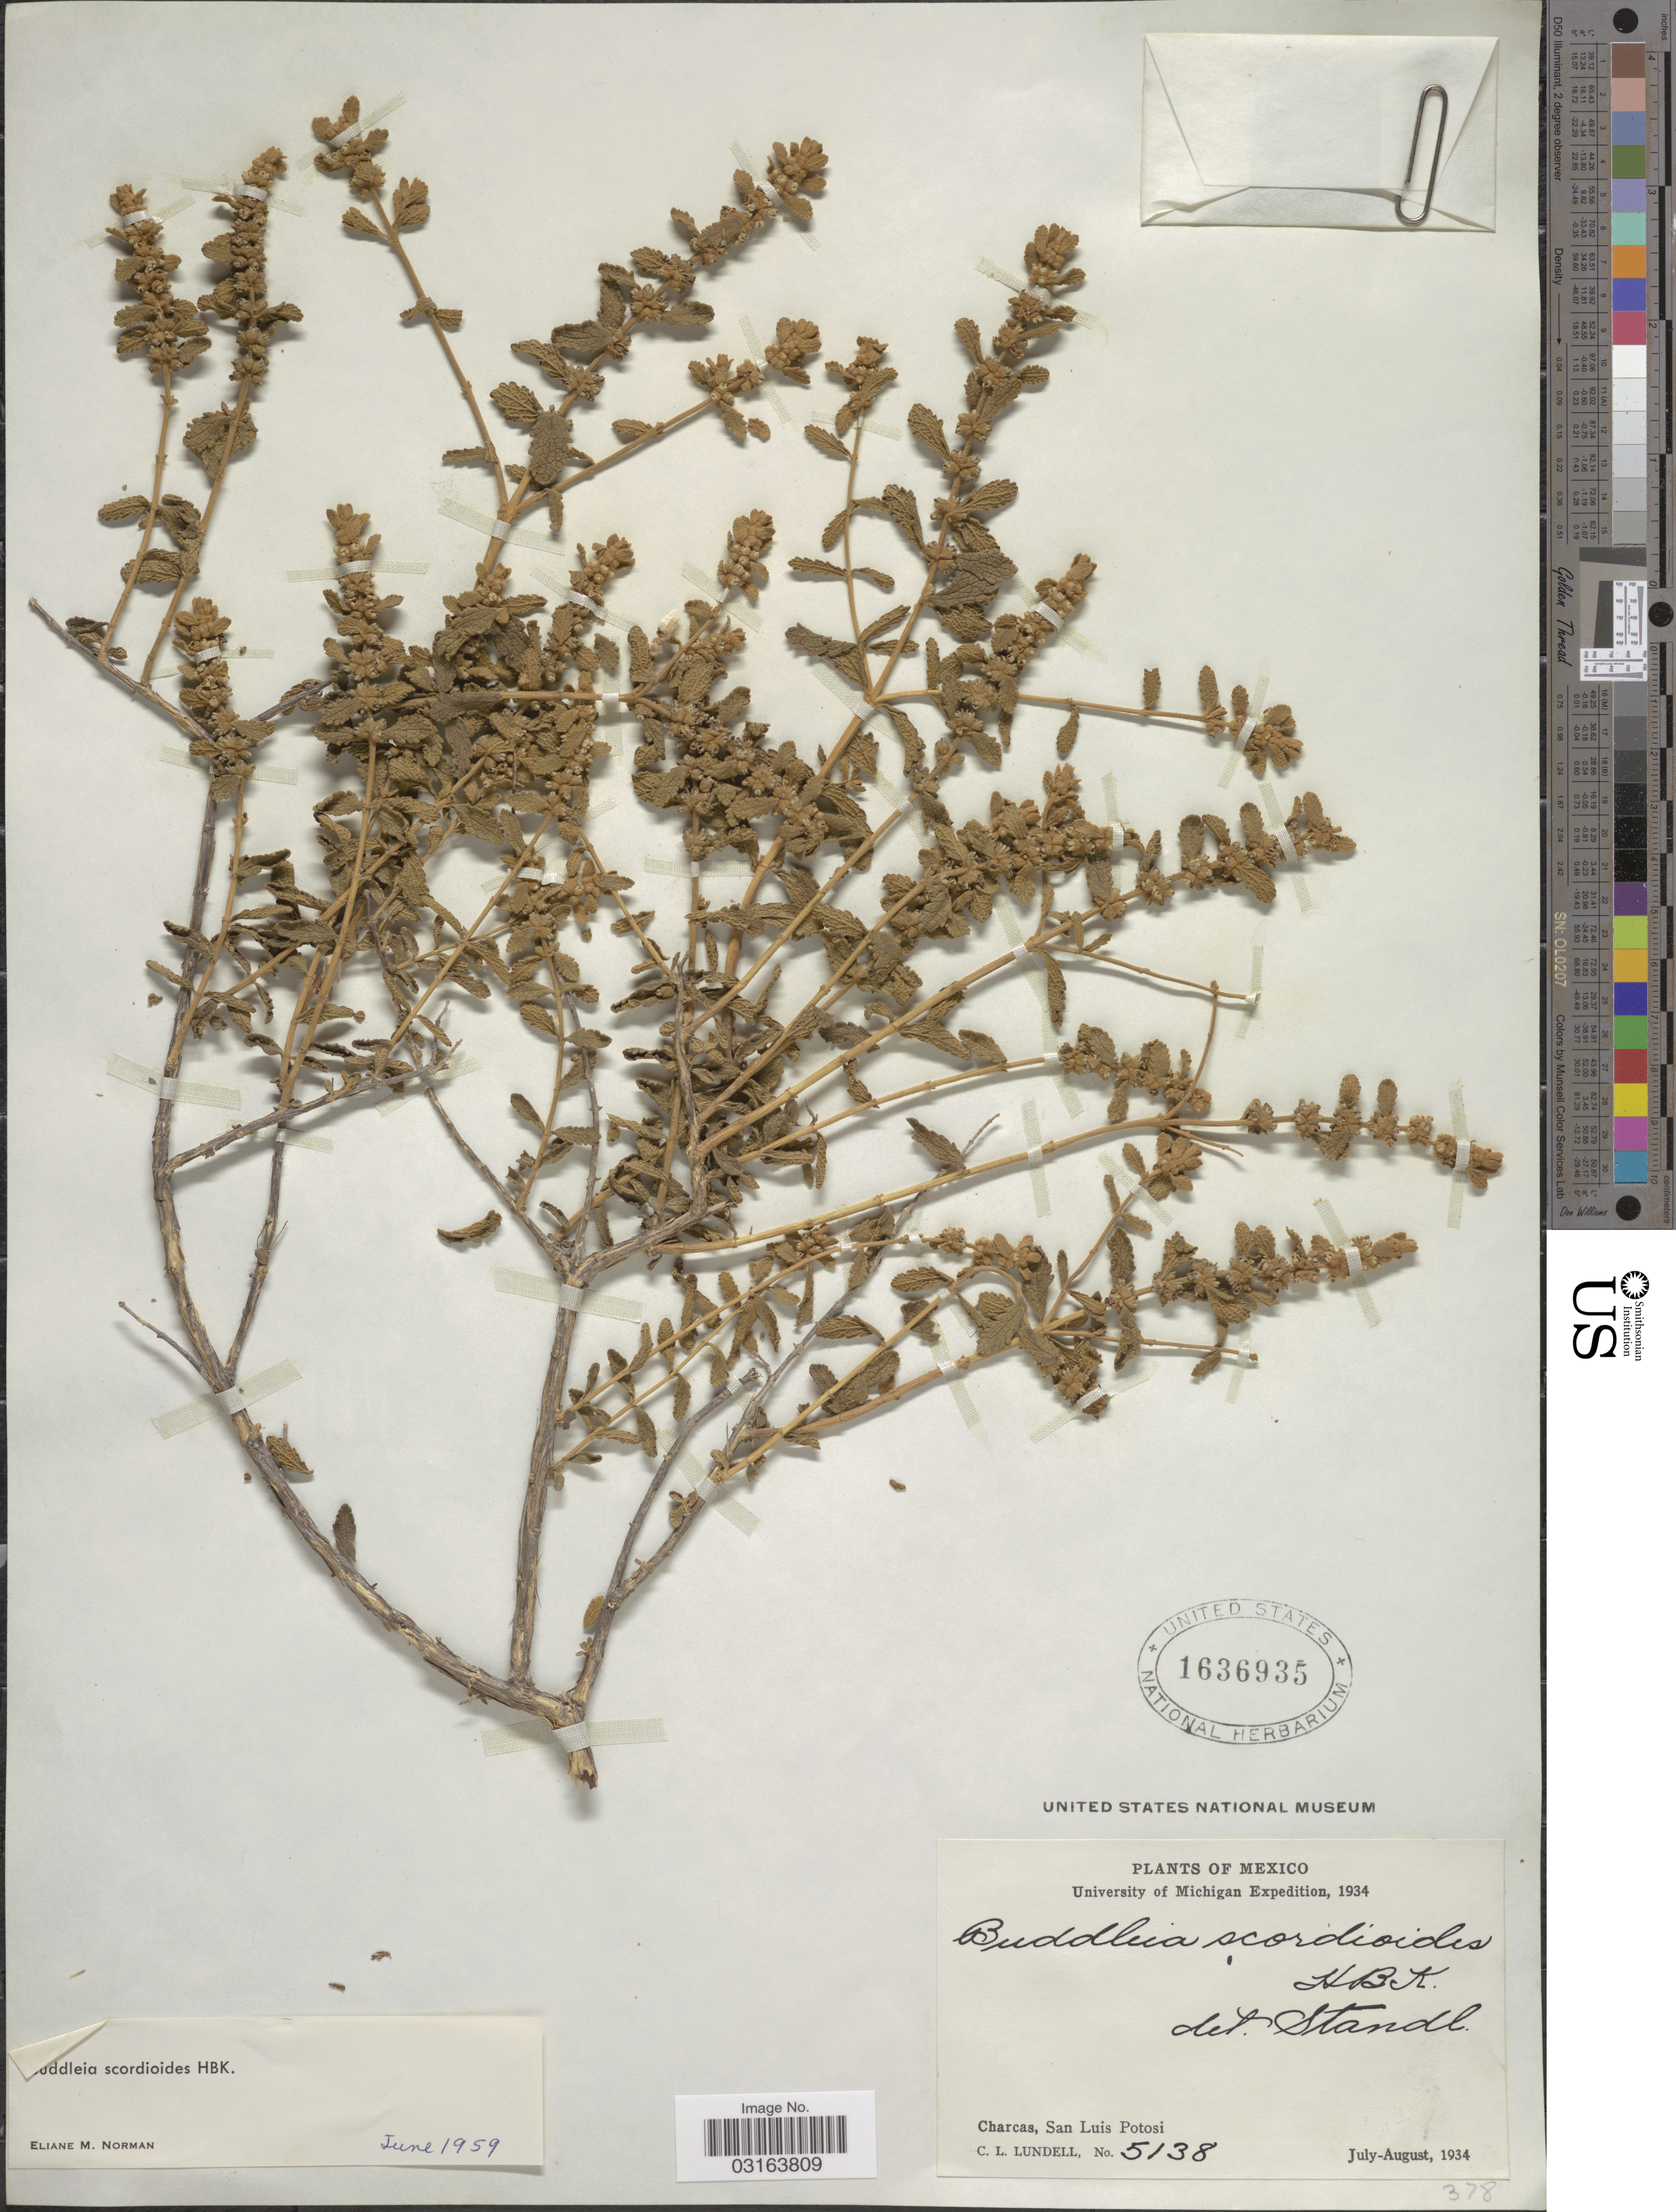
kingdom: Plantae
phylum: Tracheophyta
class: Magnoliopsida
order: Lamiales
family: Scrophulariaceae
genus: Buddleja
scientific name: Buddleja scordioides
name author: Kunth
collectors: C. L. Lundell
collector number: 5138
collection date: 1934-07/1934-08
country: Mexico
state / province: San Luis Potosí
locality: Charcas.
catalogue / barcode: US 1636935